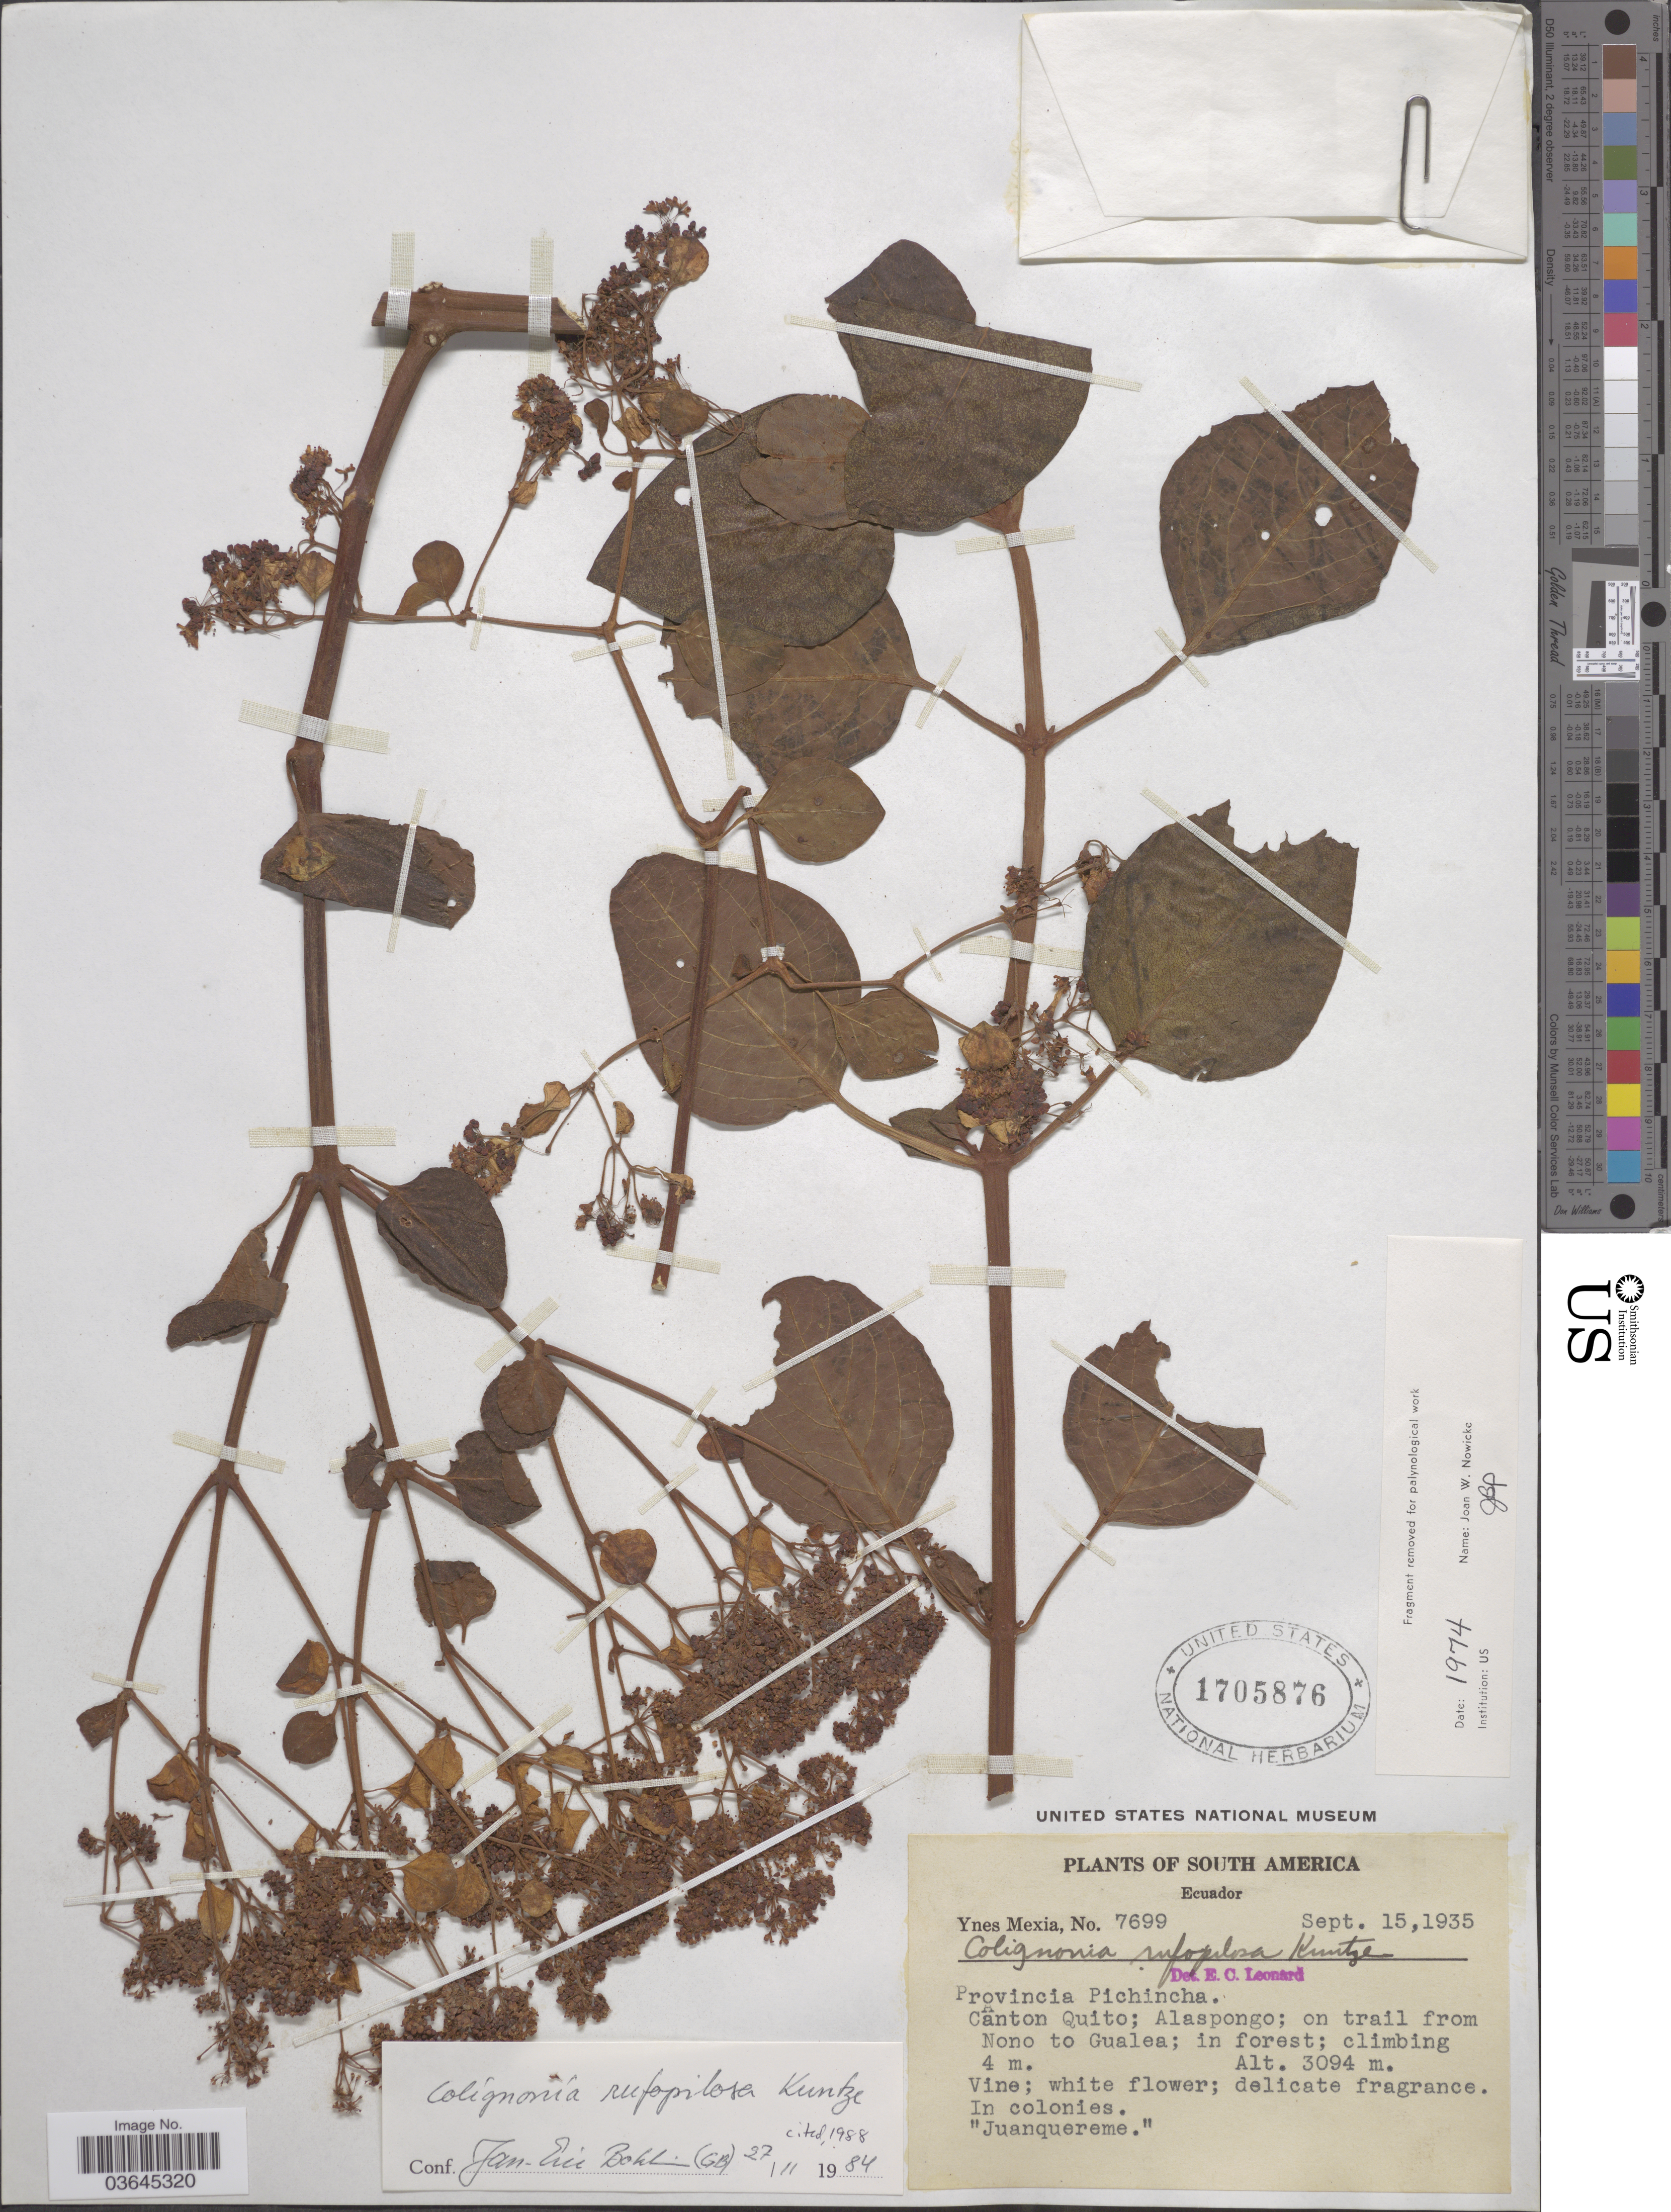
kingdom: Plantae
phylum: Tracheophyta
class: Magnoliopsida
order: Caryophyllales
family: Nyctaginaceae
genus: Colignonia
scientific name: Colignonia rufopilosa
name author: Kuntze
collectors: Y. Mexia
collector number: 7699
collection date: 1935-09-15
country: Ecuador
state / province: Pichincha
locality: Canton Quito; Alaspongo; on trail from Nono to Gualea.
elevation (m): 3094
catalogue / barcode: US 1705876